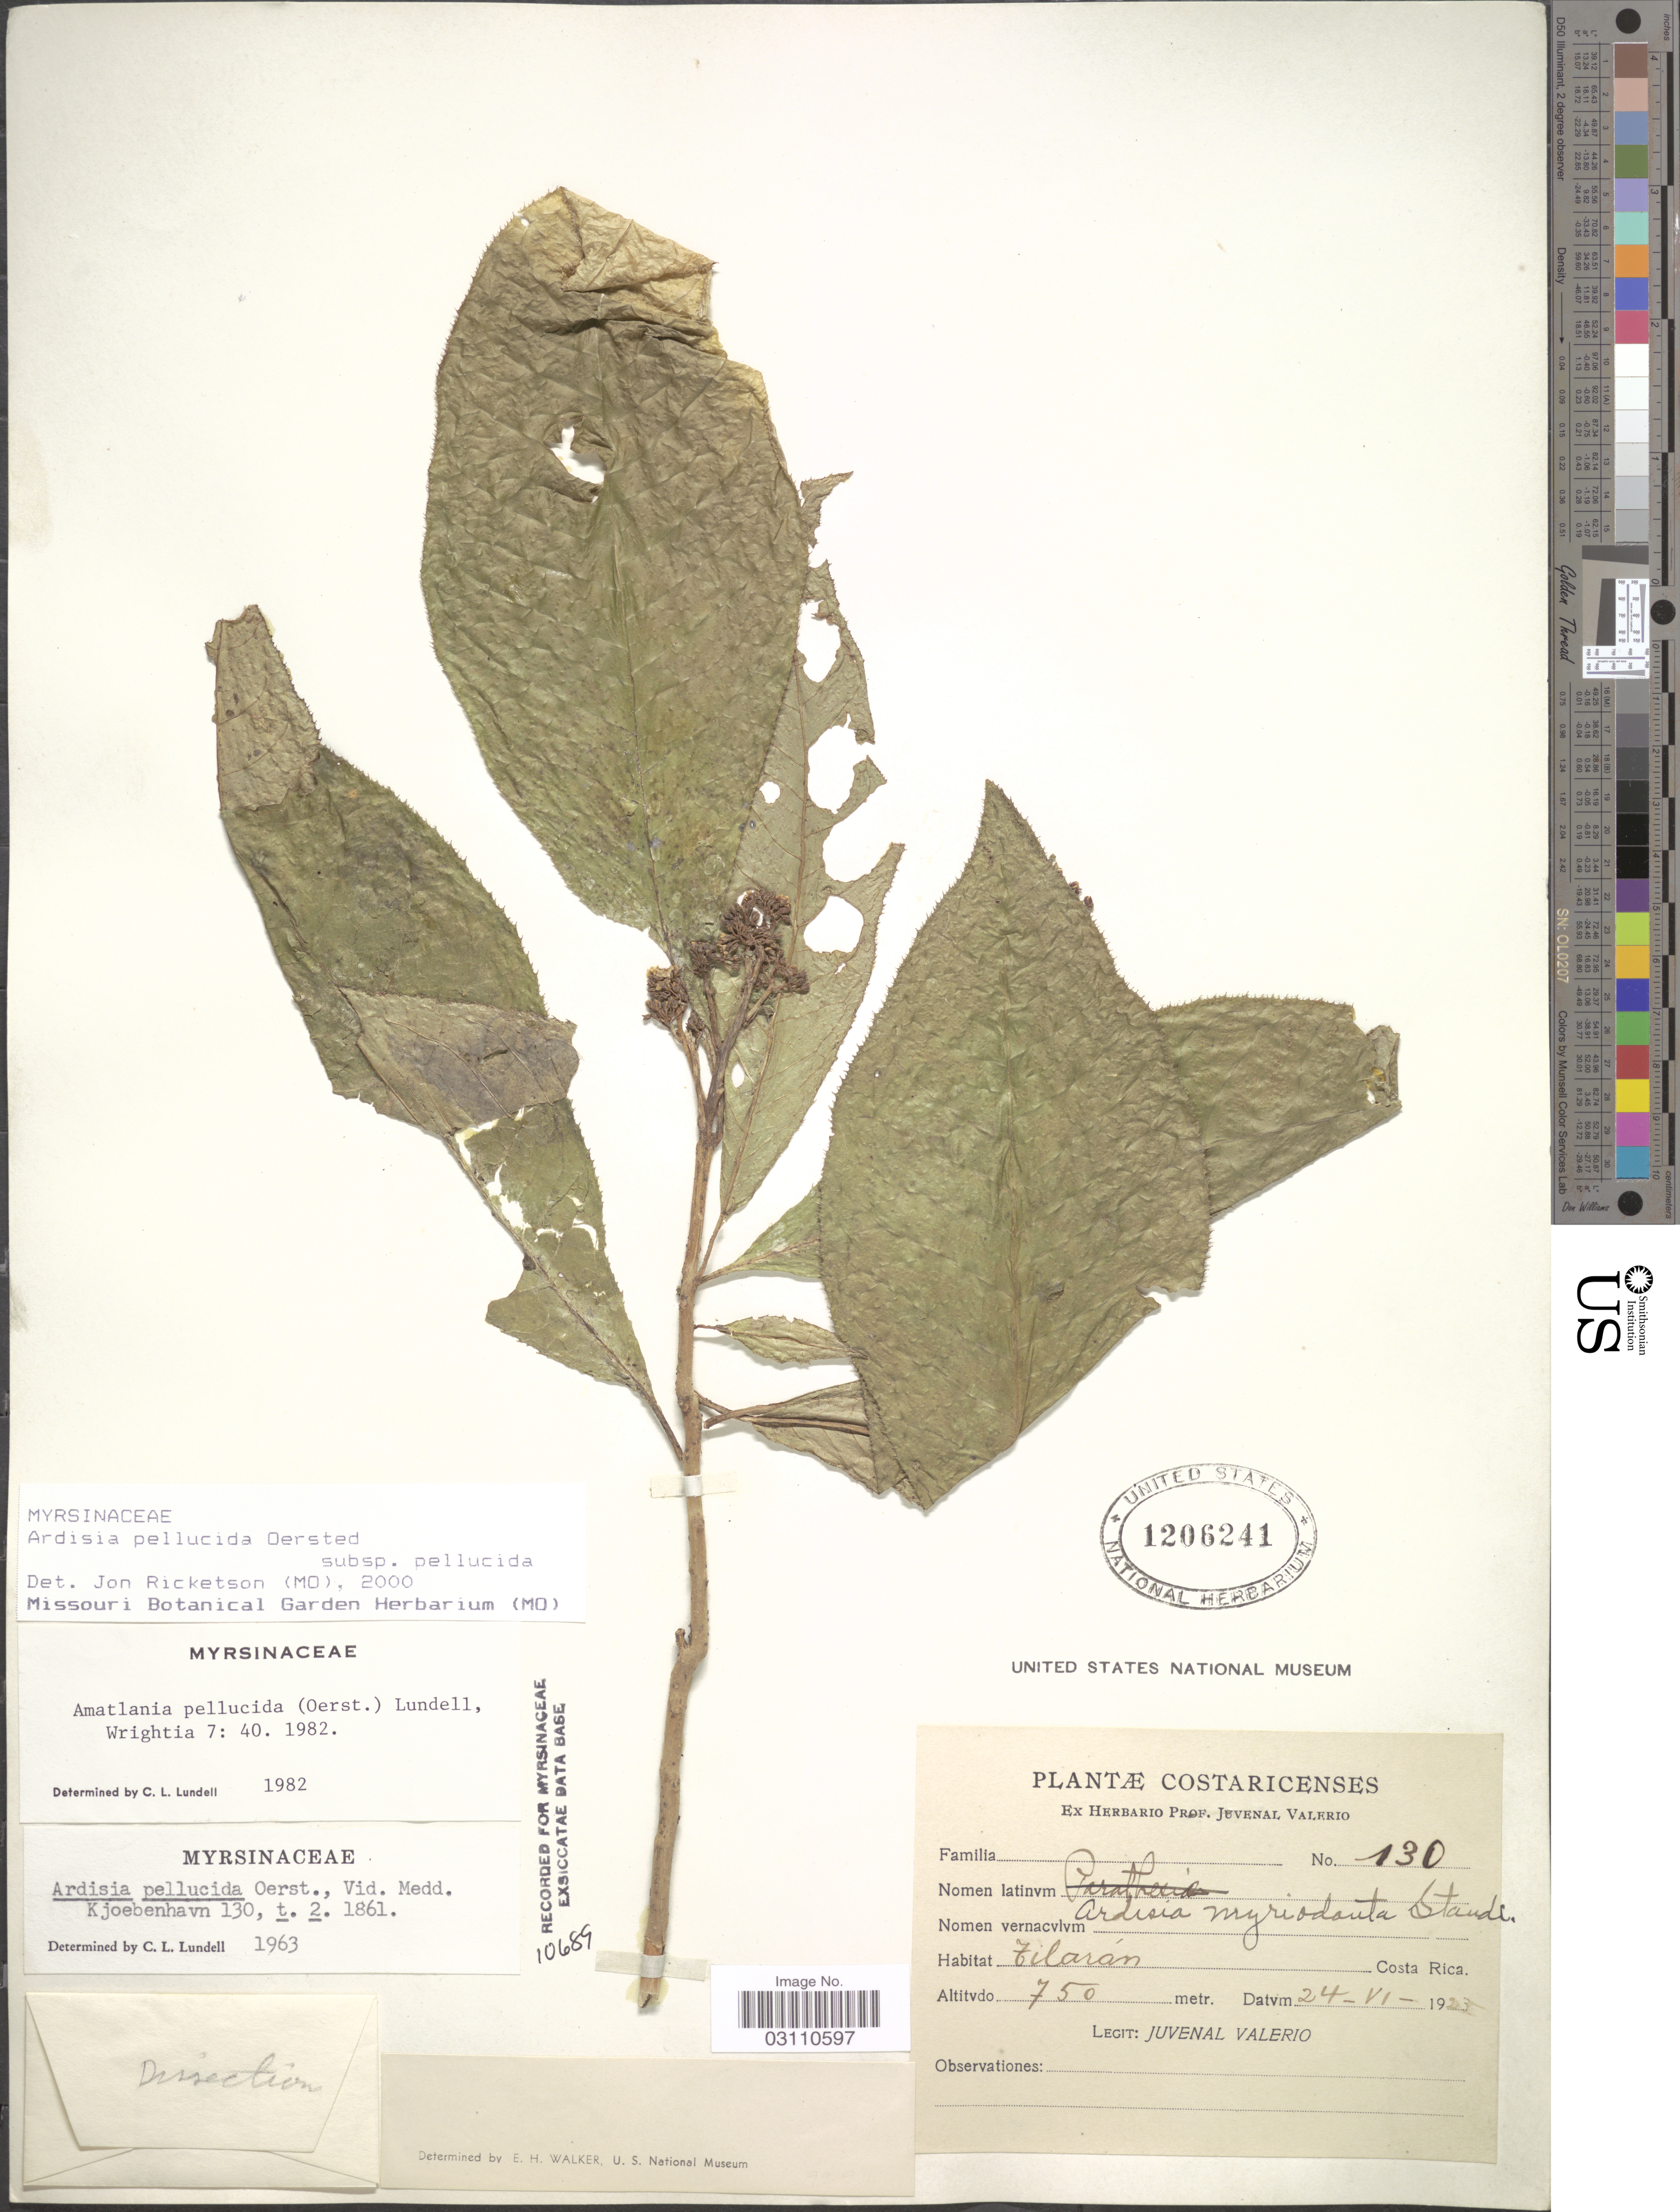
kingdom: Plantae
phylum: Tracheophyta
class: Magnoliopsida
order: Ericales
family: Primulaceae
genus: Ardisia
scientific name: Ardisia pellucida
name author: Oerst.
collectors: J. Valerio R.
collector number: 130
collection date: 1923-06-24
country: Costa Rica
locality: Tilarán.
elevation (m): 750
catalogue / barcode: US 1206241